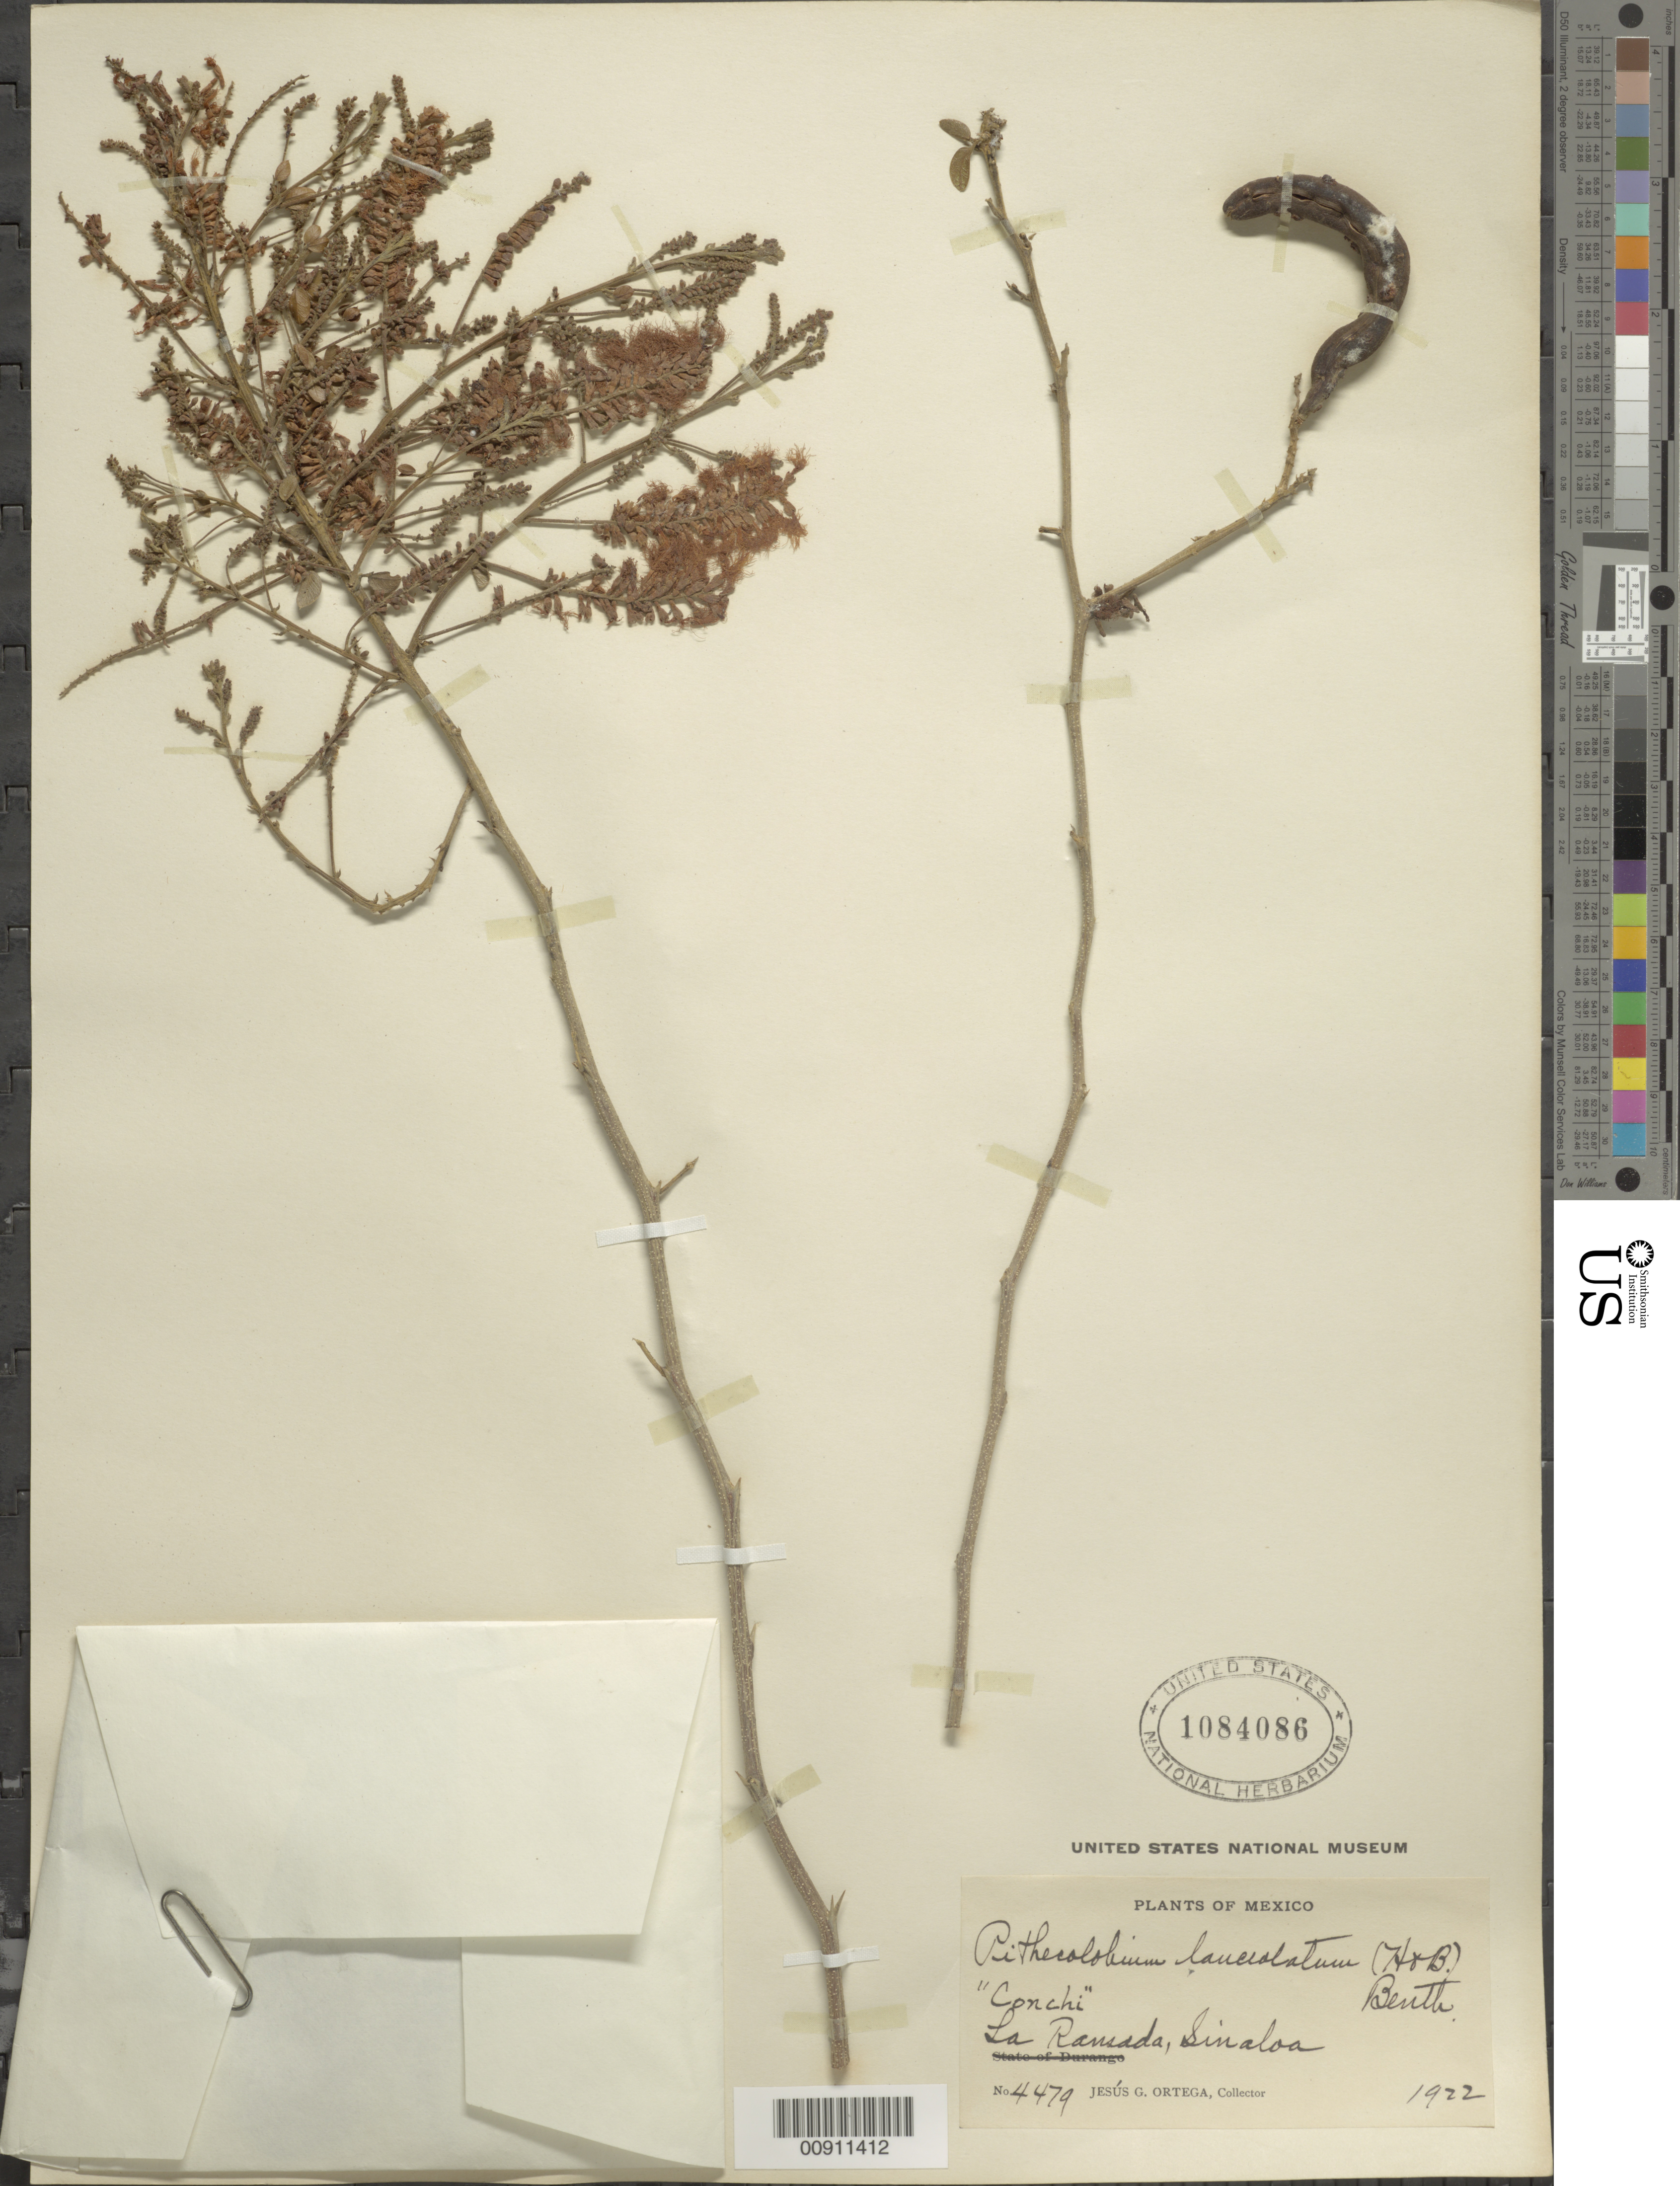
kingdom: Plantae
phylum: Tracheophyta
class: Magnoliopsida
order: Fabales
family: Fabaceae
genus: Pithecellobium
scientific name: Pithecellobium lanceolatum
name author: (Humb. & Bonpl. ex Willd.) Benth.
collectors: J. Ortega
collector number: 4479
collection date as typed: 1922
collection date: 1922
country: Mexico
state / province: Sinaloa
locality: La Ramada, State of Sinaloa.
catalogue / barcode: US 1084086